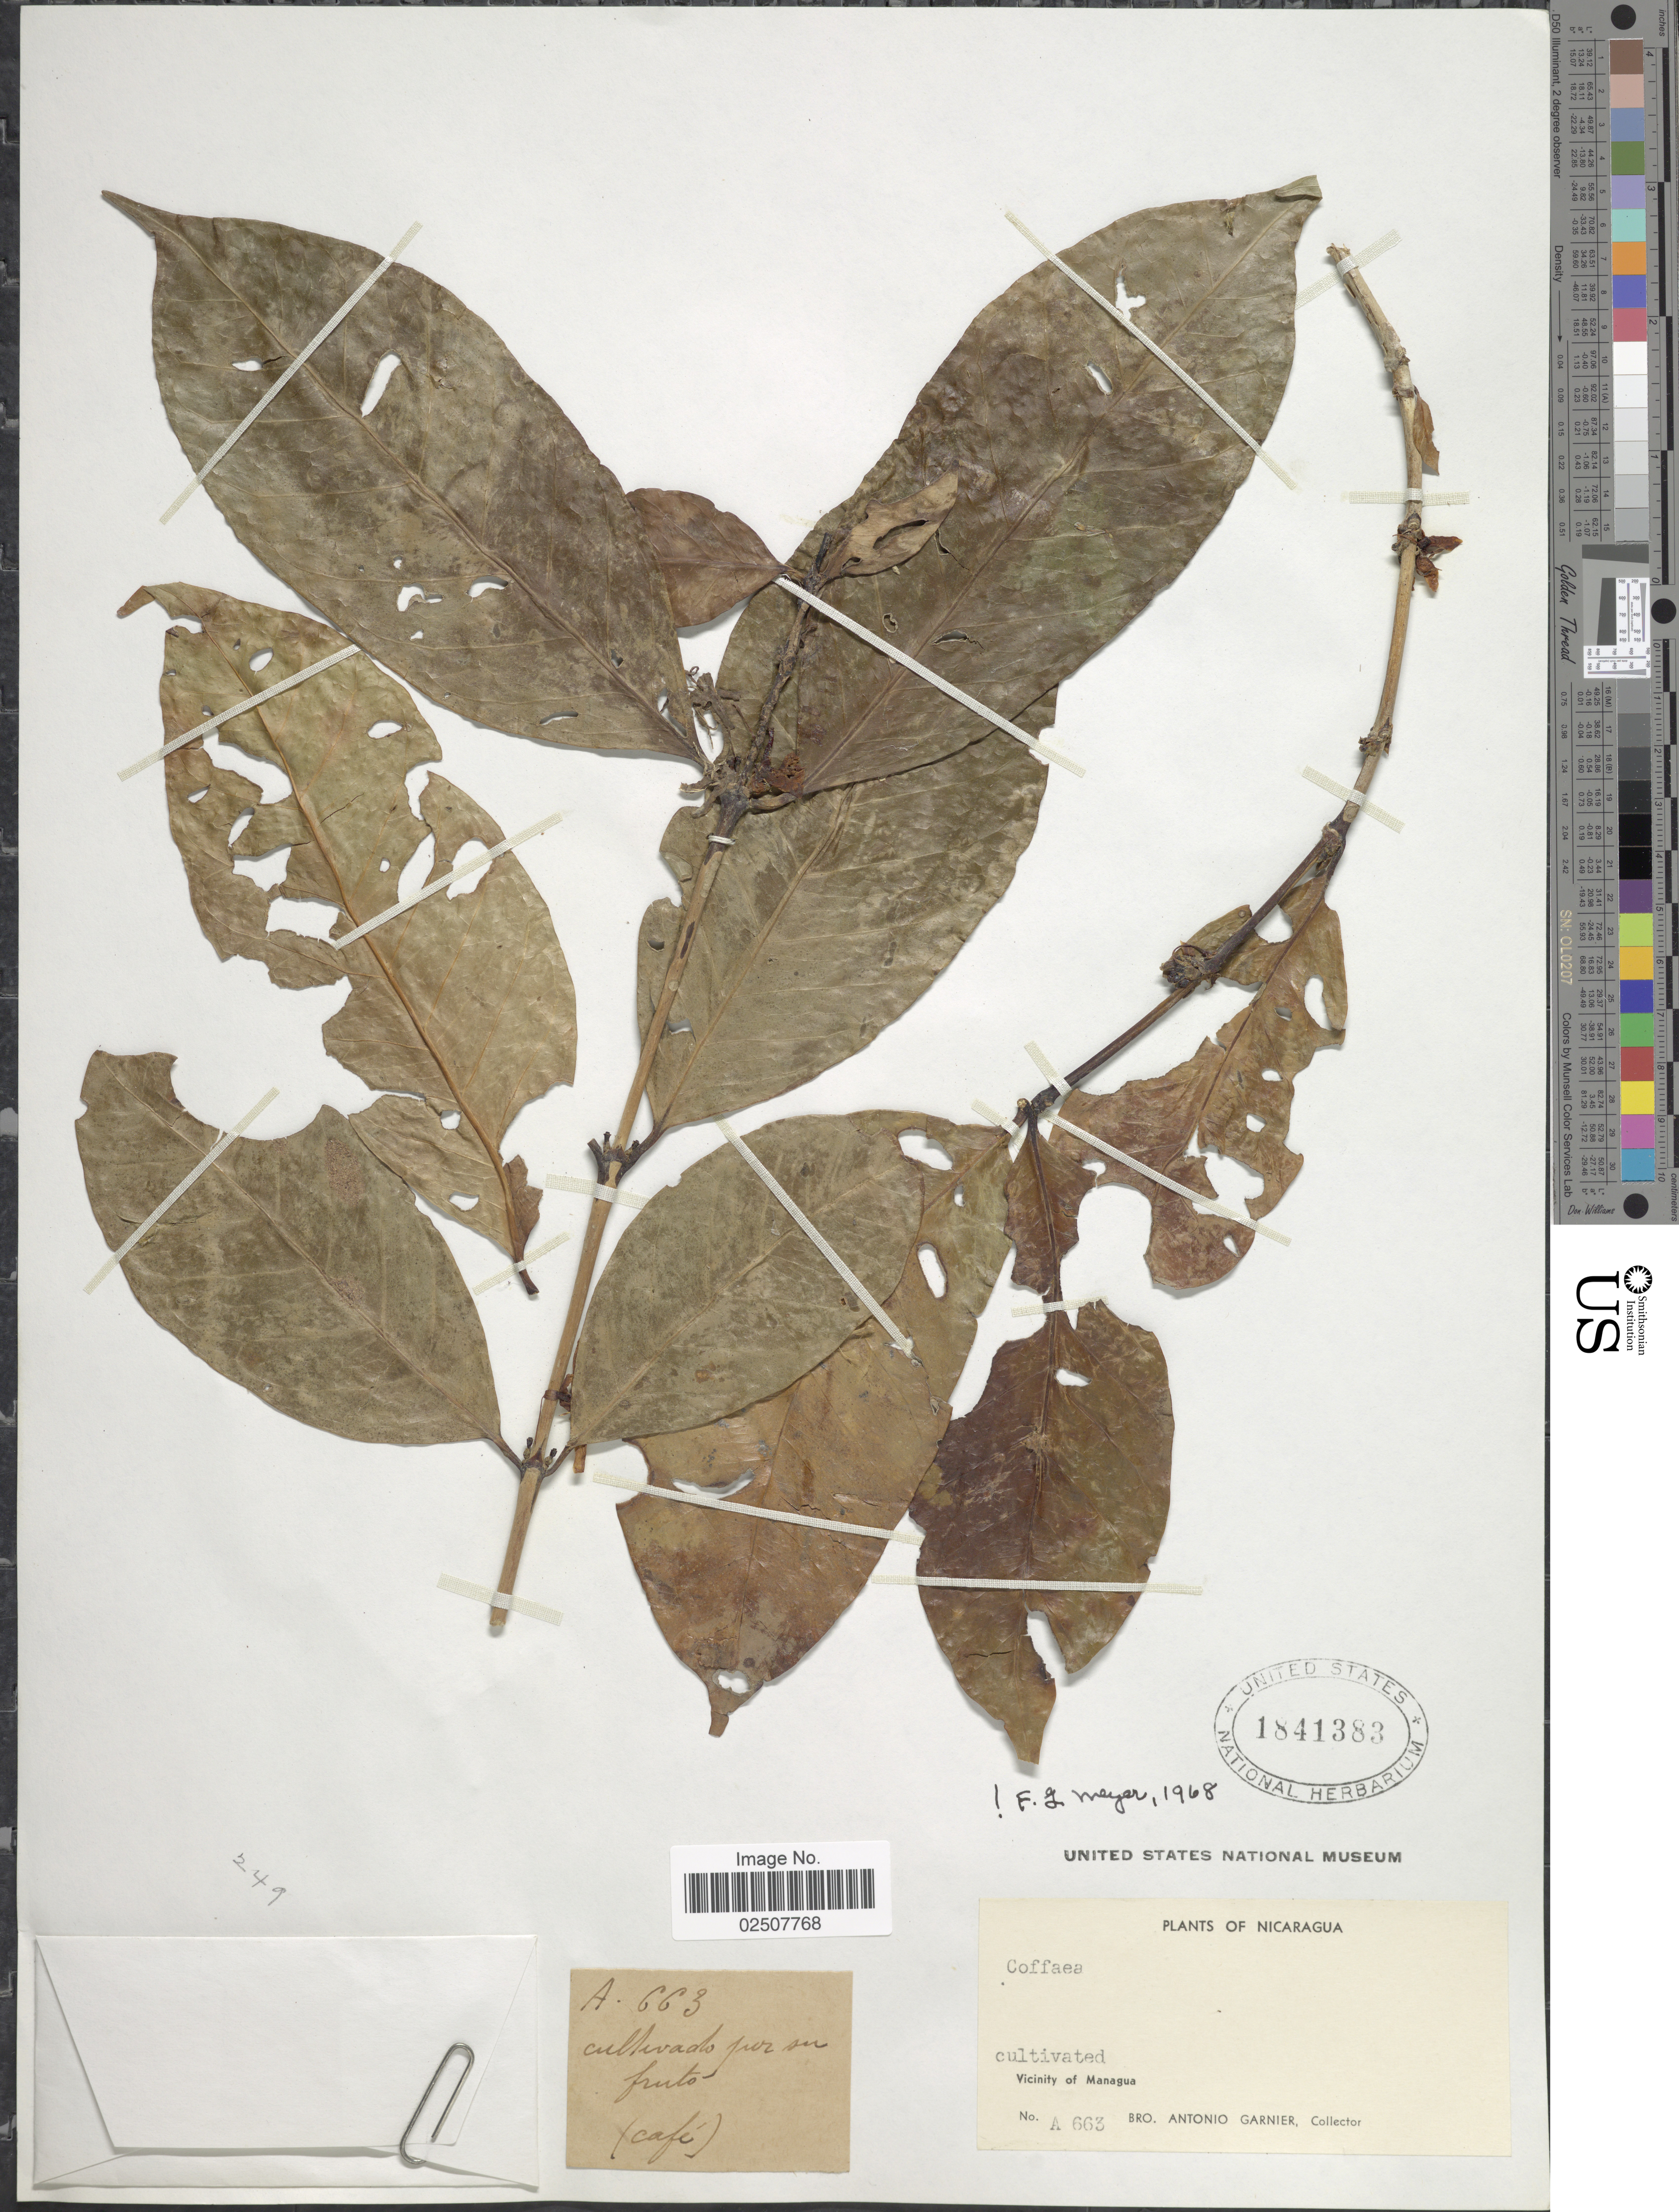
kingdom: Plantae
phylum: Tracheophyta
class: Magnoliopsida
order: Gentianales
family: Rubiaceae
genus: Coffea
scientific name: Coffea arabica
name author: L.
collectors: Bro. A. Garnier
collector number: A 663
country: Nicaragua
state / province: Managua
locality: Vicinity of Managua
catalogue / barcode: US 1841383